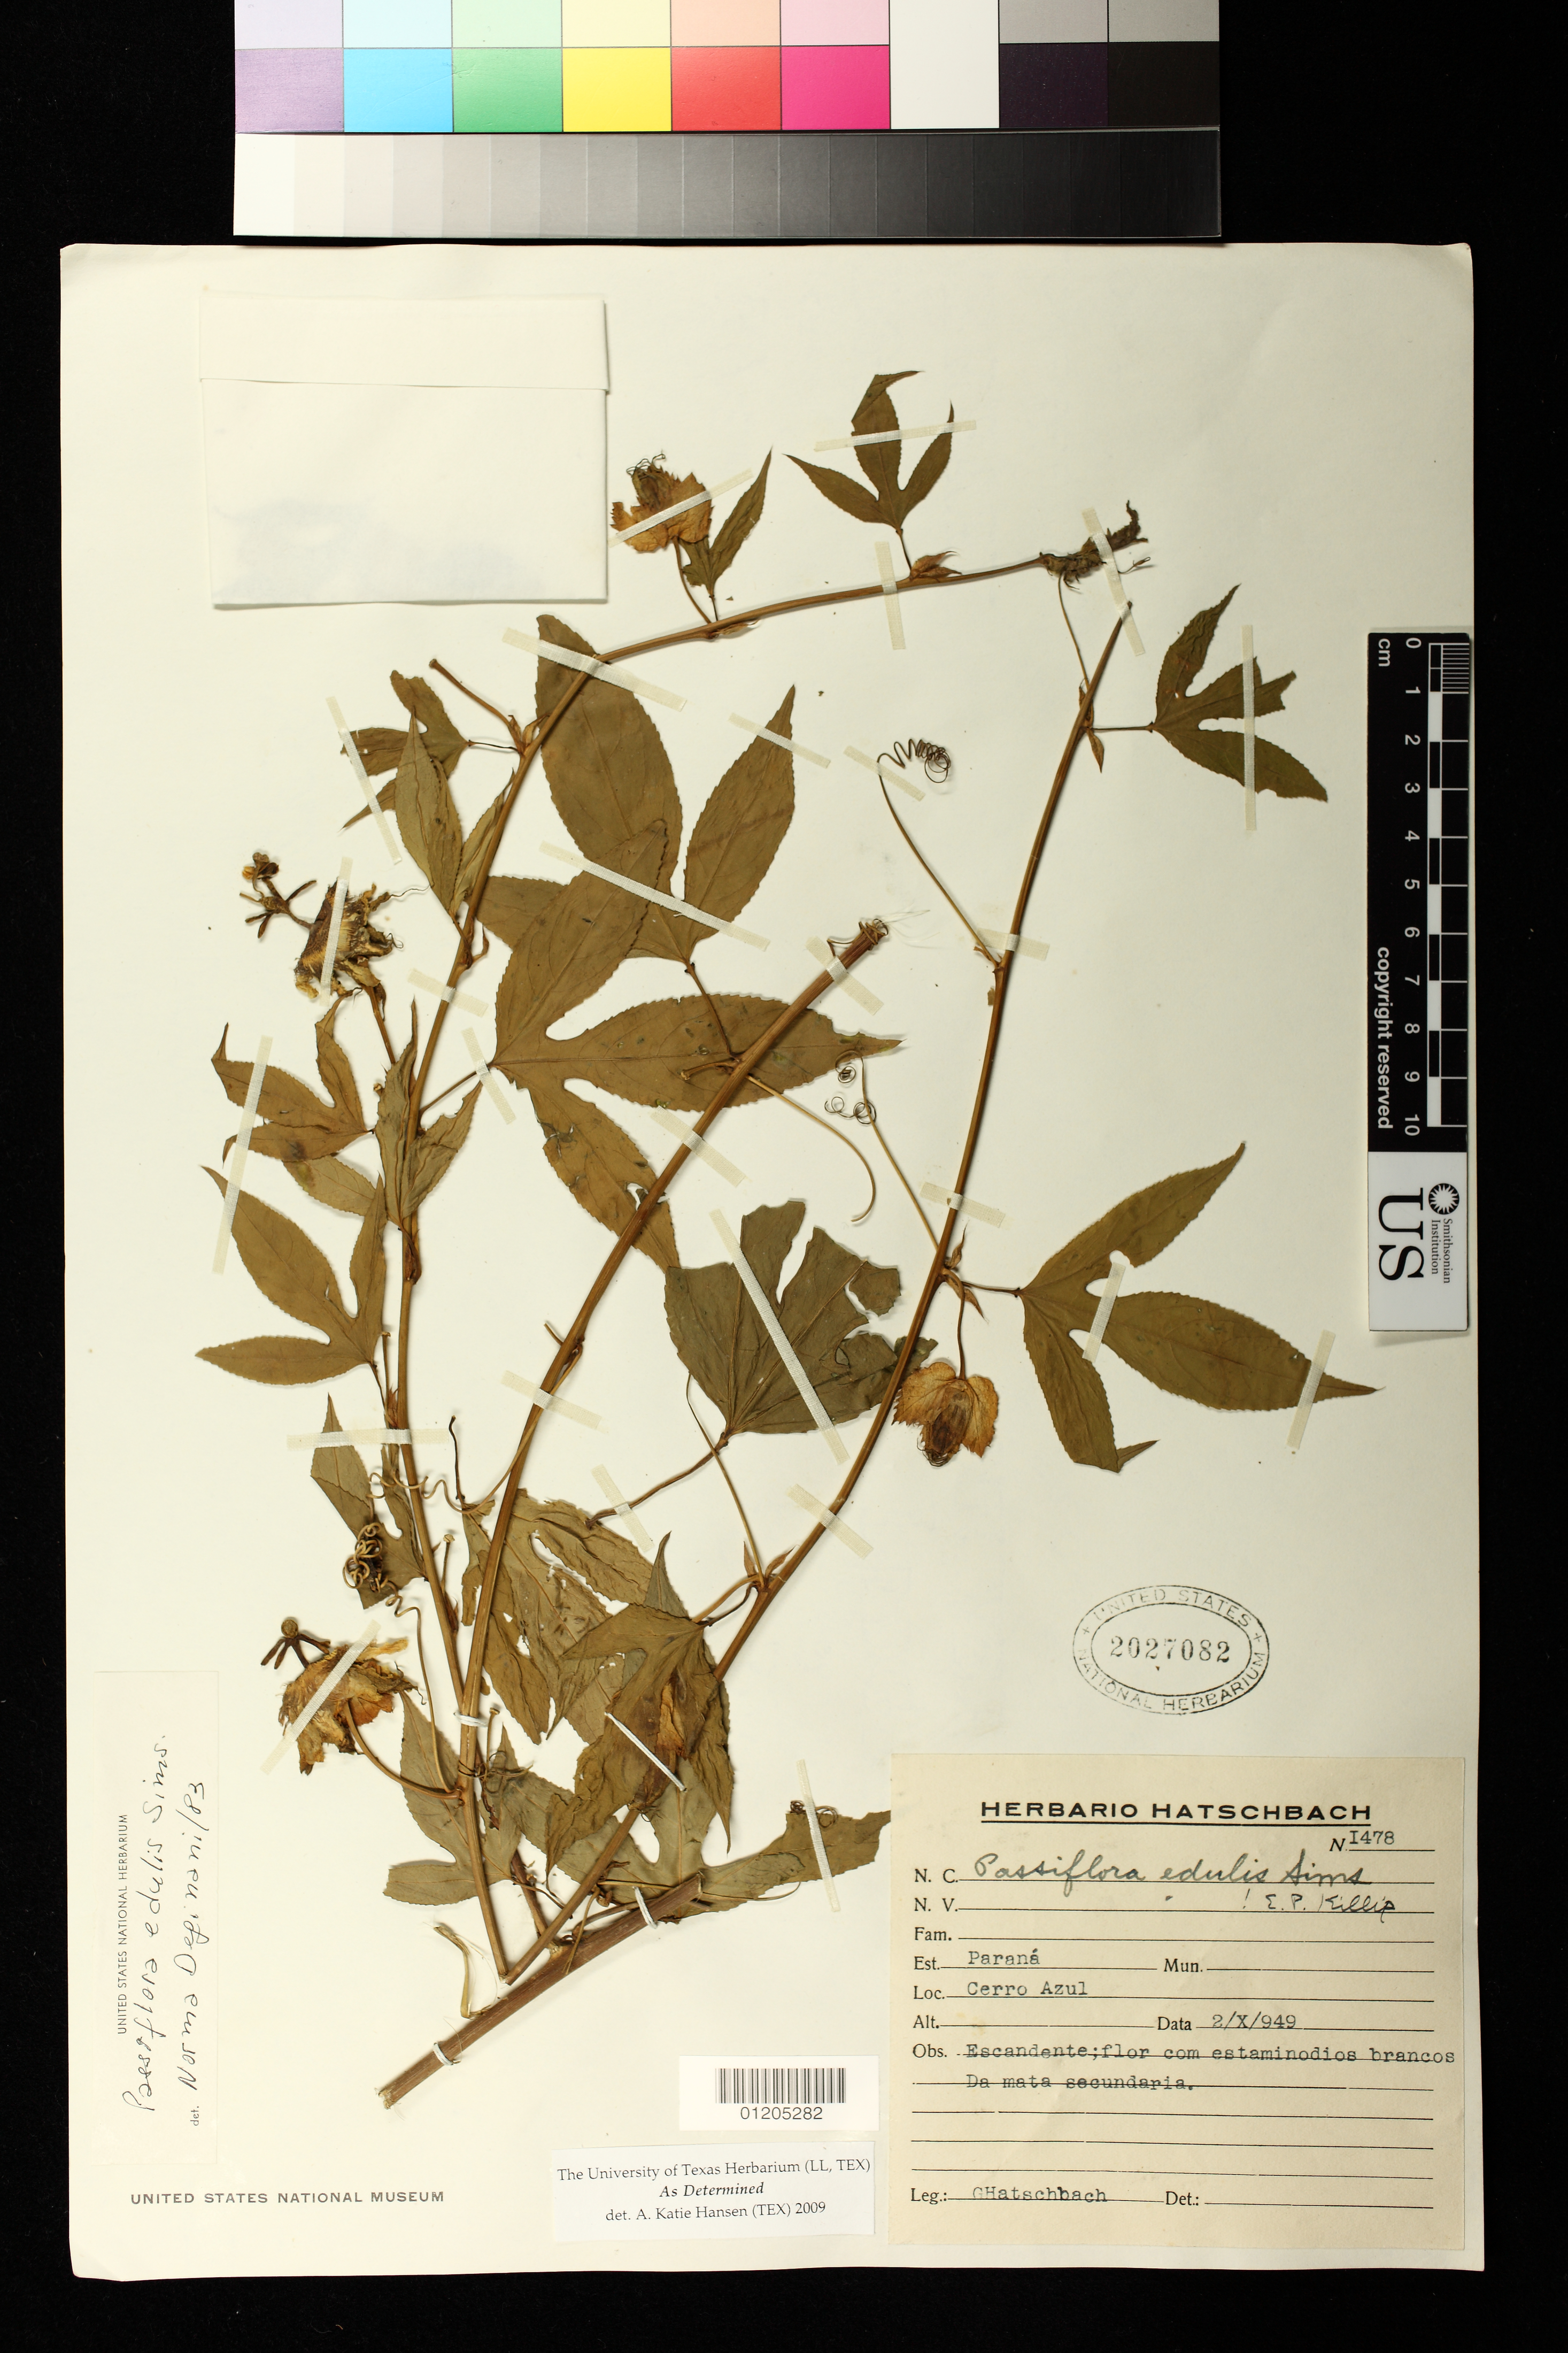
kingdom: Plantae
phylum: Tracheophyta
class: Magnoliopsida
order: Malpighiales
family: Passifloraceae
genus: Passiflora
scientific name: Passiflora edulis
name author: Sims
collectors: G. Hatschbach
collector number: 1478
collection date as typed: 2 Oct 1949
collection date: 1949-10-02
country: Brazil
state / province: Paraná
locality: Cerro Azul.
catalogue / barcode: US 2027082